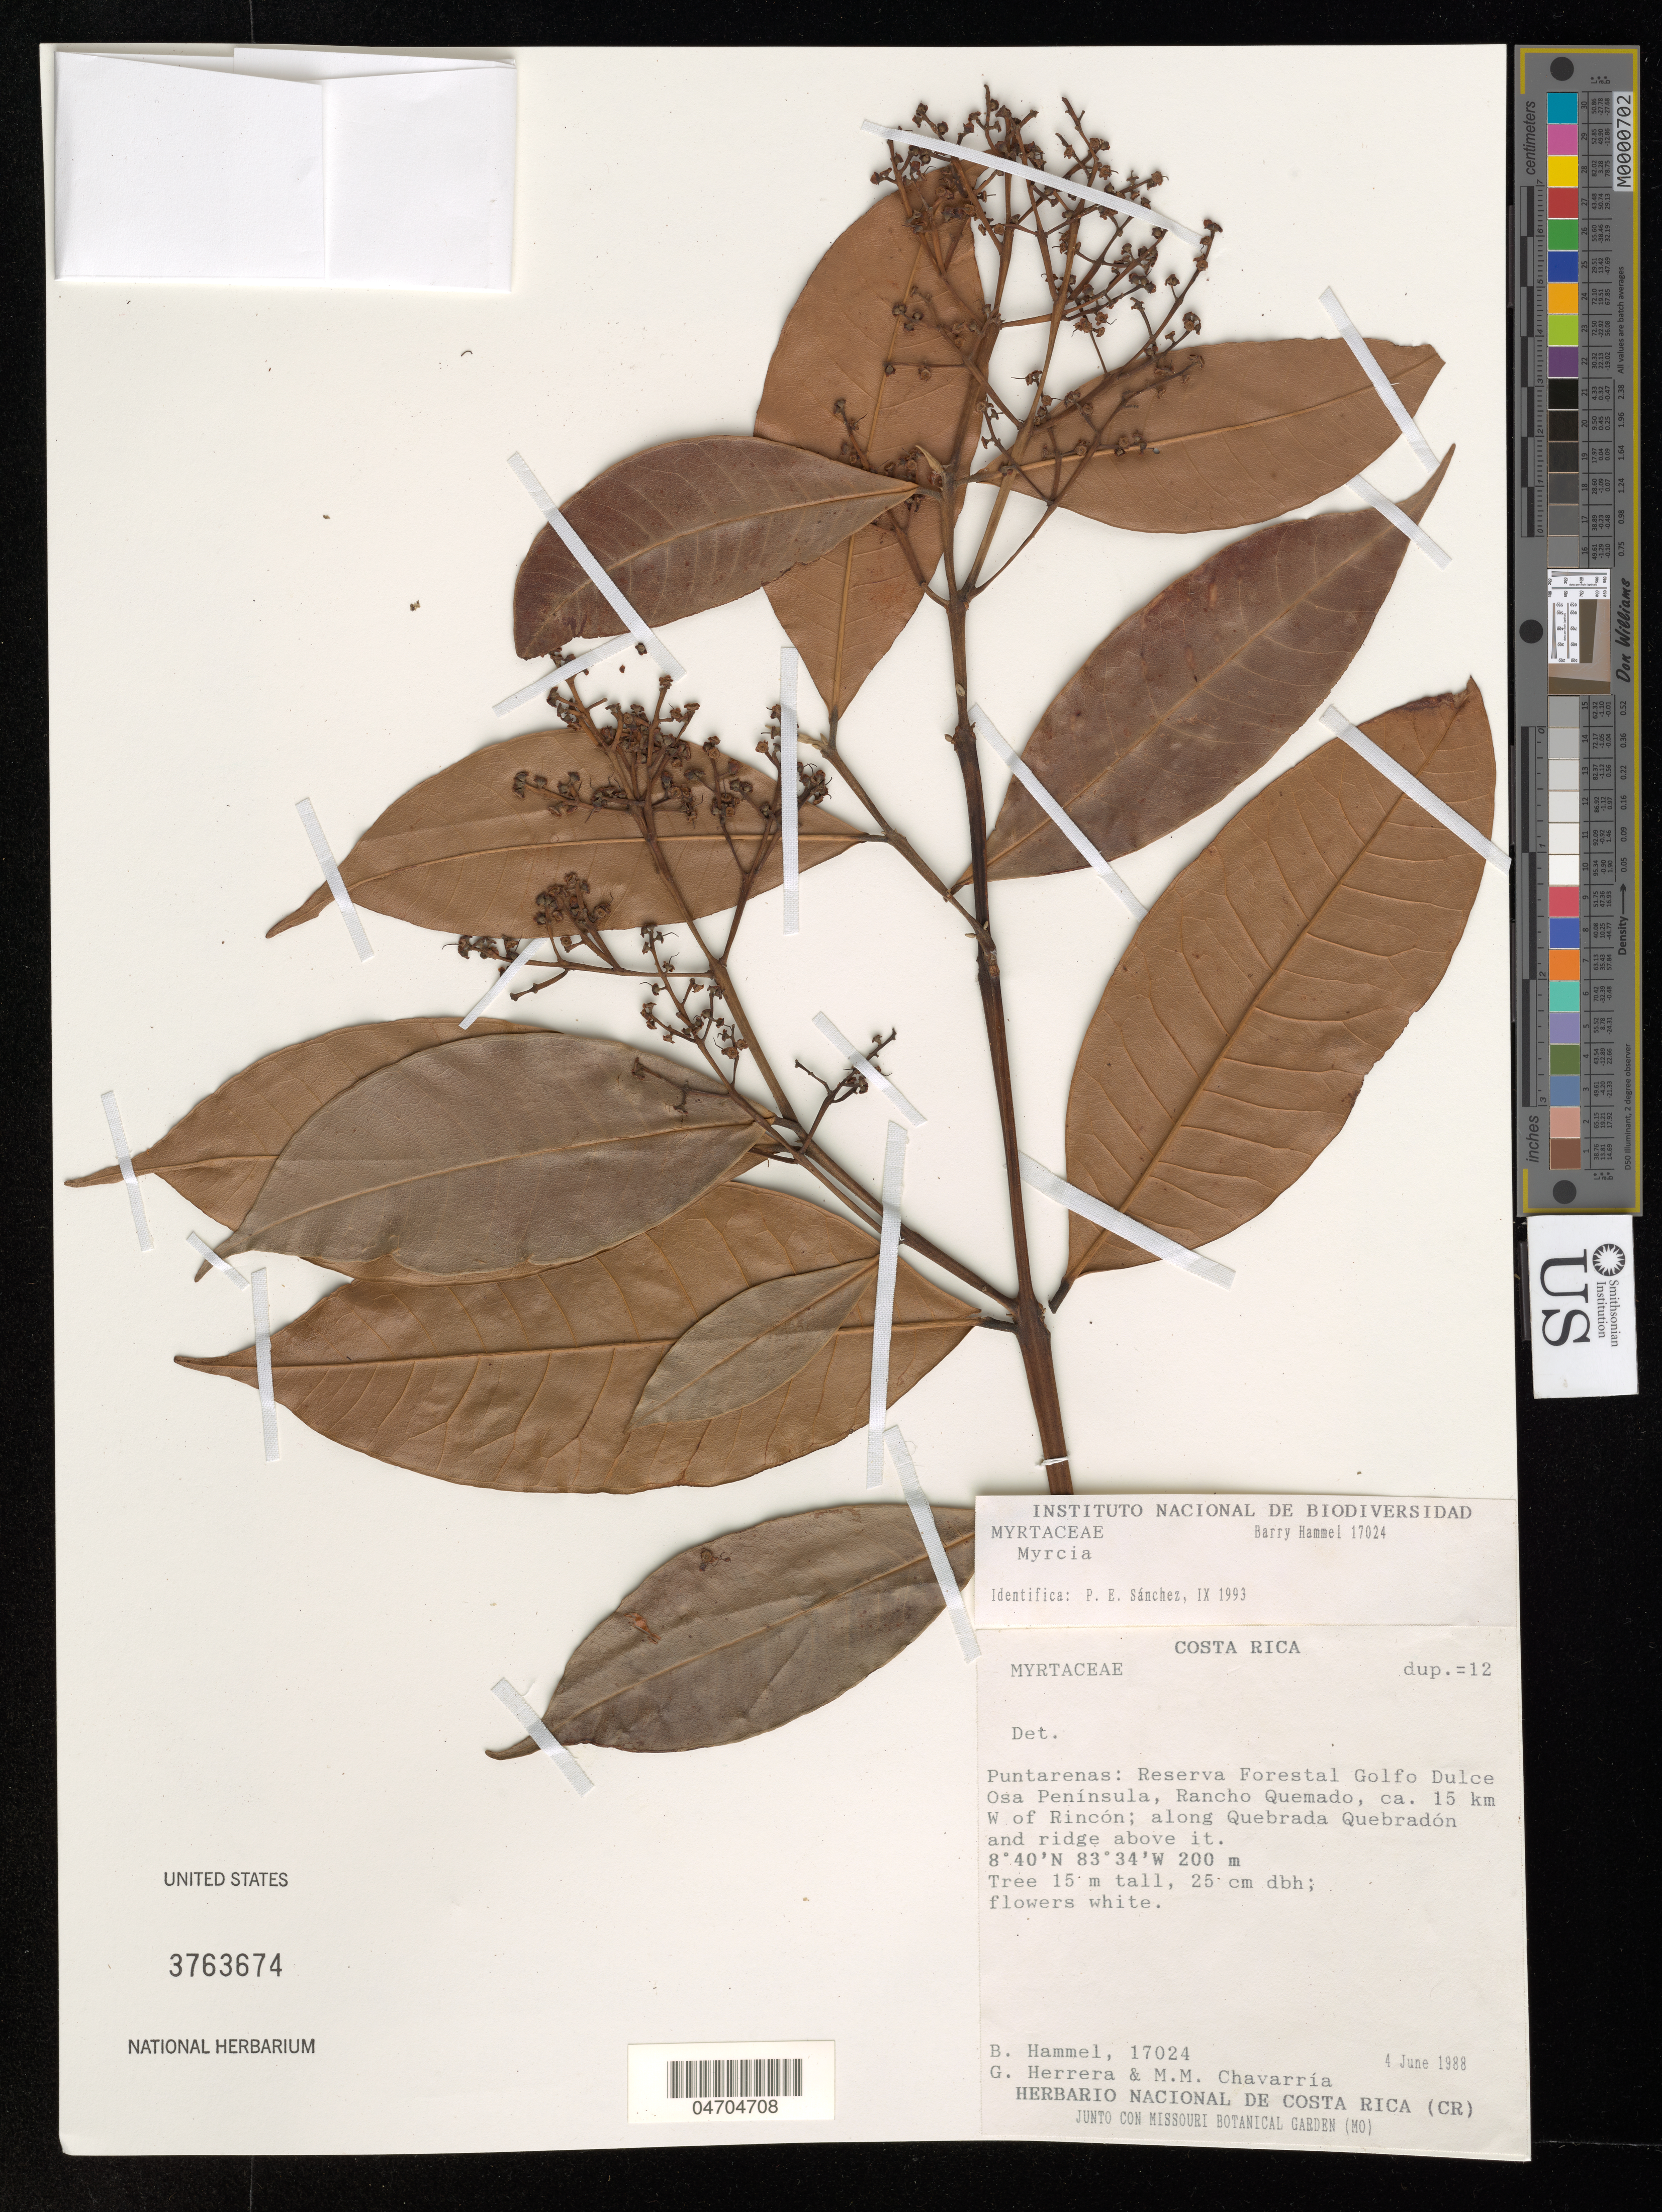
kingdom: Plantae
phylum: Tracheophyta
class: Magnoliopsida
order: Myrtales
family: Myrtaceae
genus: Myrcia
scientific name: Myrcia sp.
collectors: B. Hammel, G. Herrera & M. Chavarria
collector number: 17024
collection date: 1988-06-04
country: Costa Rica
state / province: Puntarenas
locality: Reserva Forestal Golfo Dulce Osa Península, Rancho Quemado, ca. 15 km W of Rincón; along Quebrada Quebradón and ridge above it.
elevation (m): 200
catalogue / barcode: US 3763674